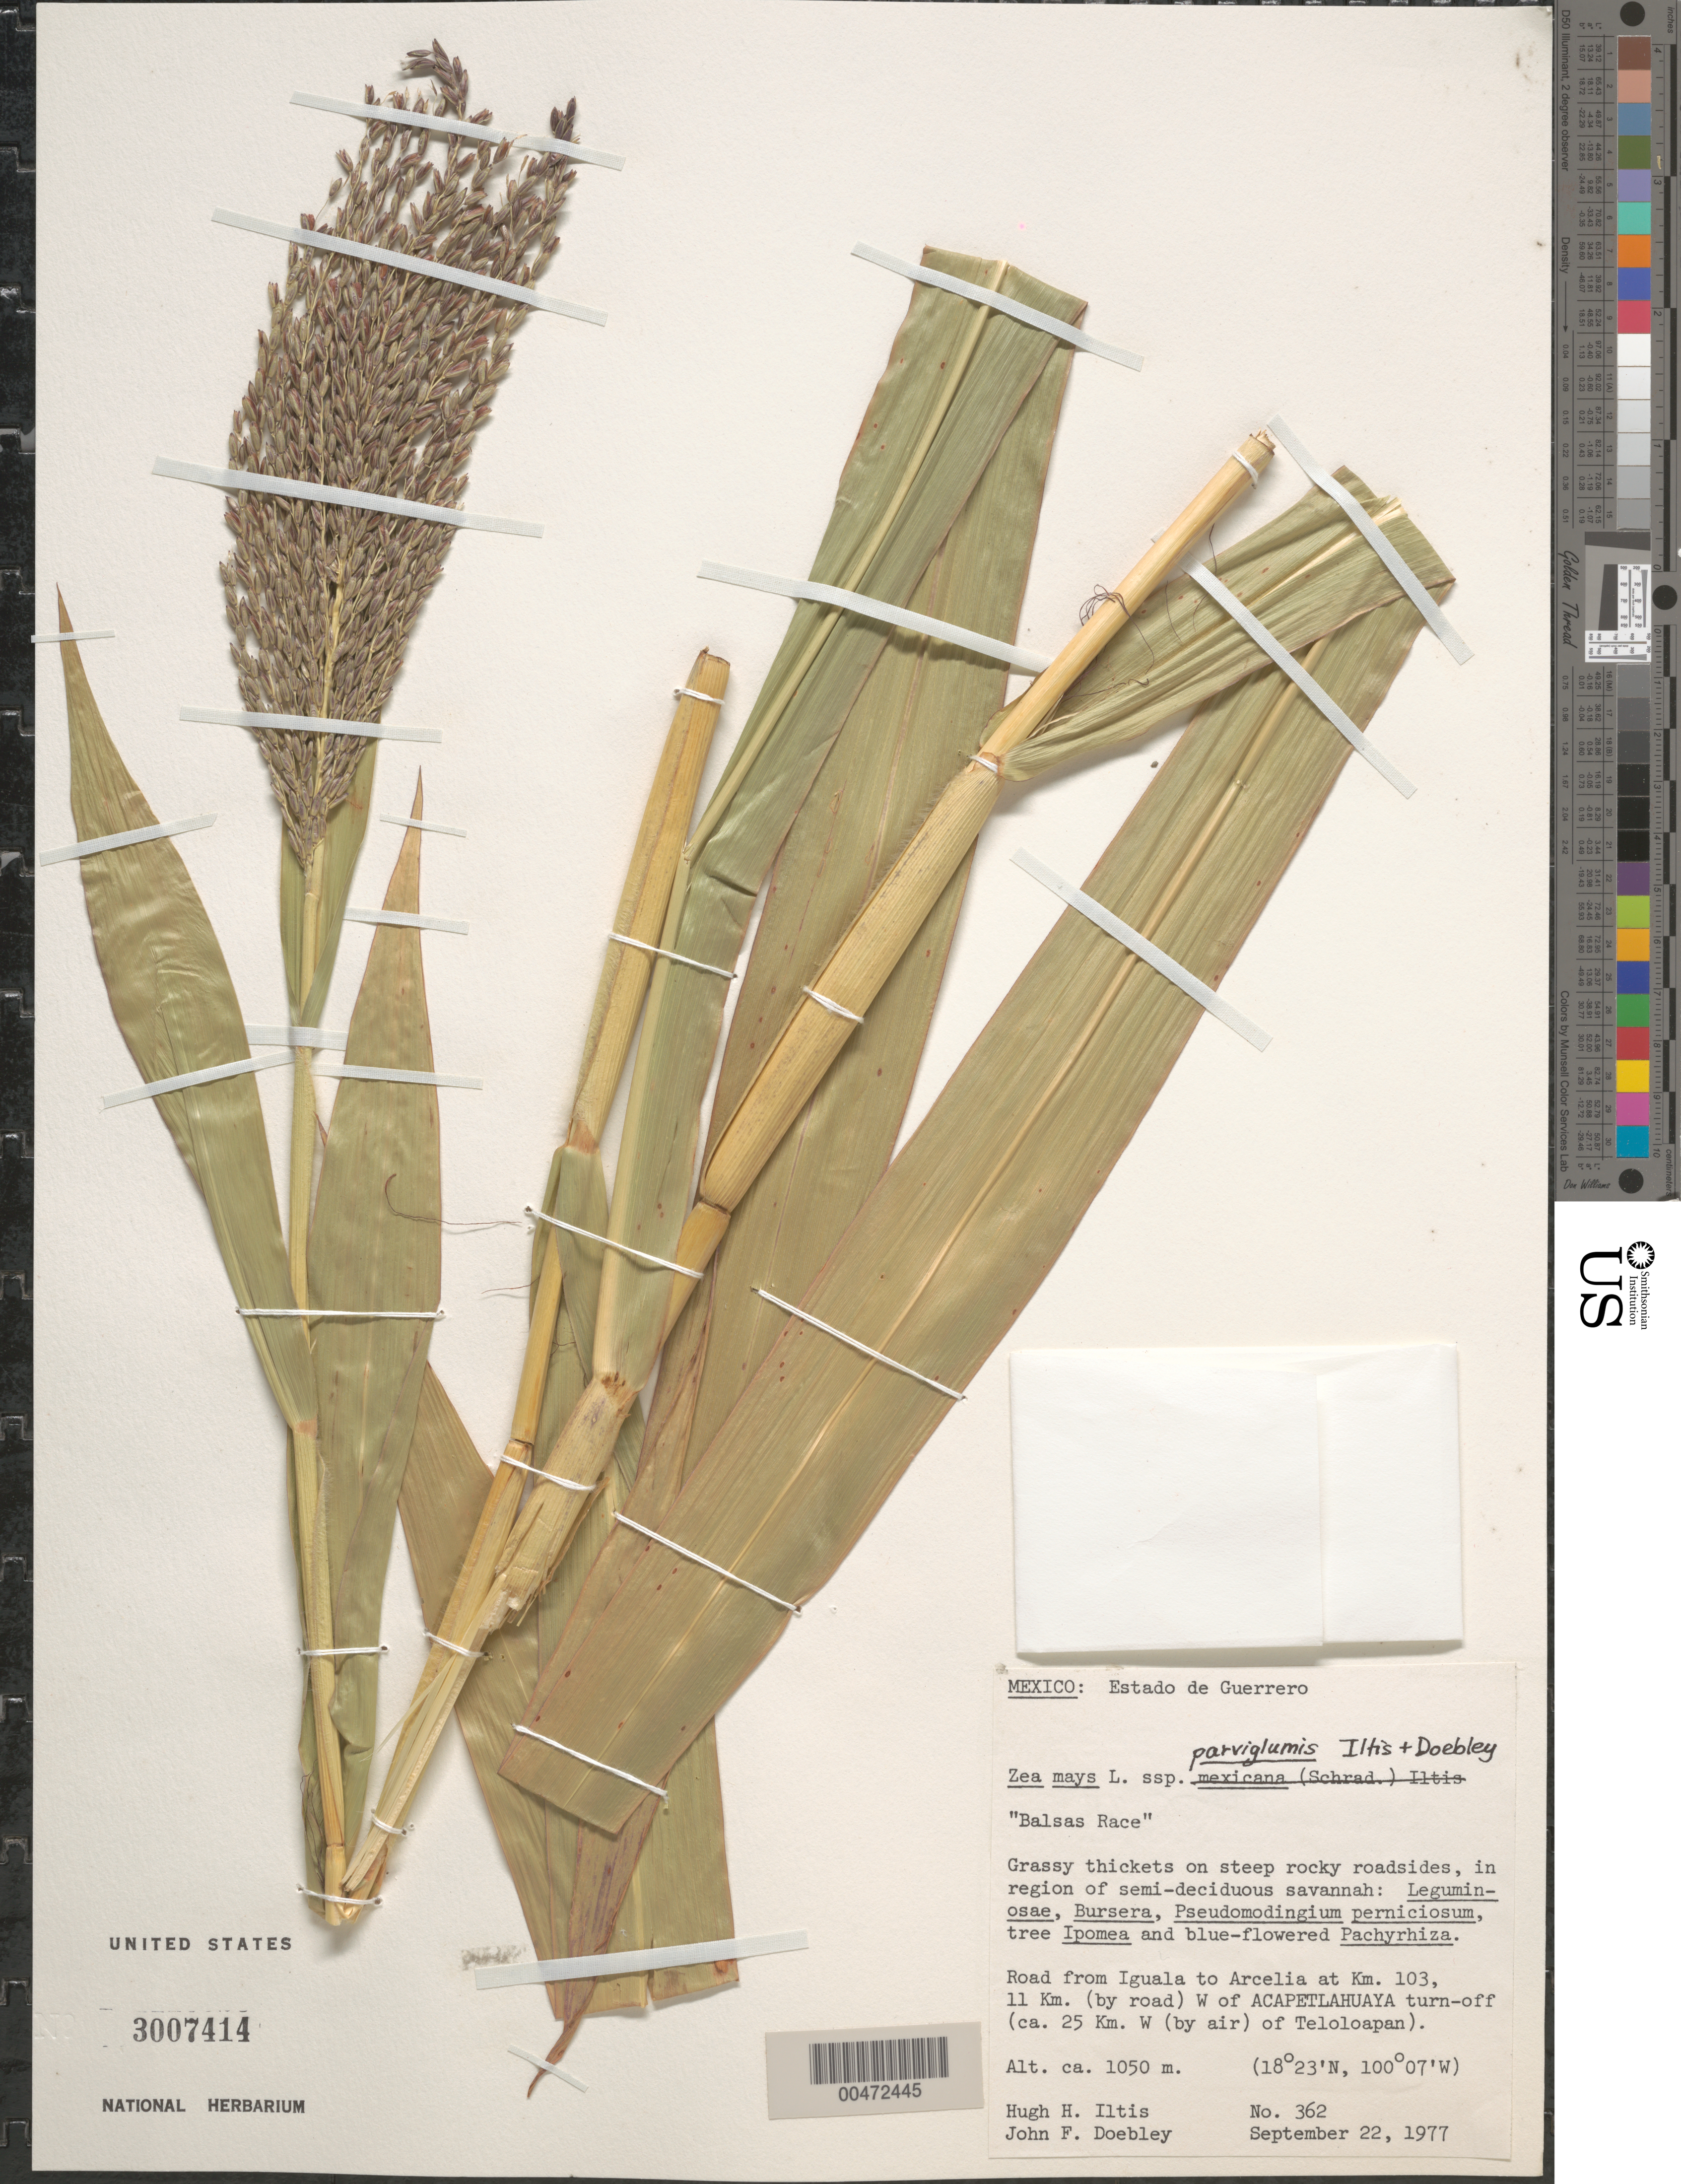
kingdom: Plantae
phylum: Tracheophyta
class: Liliopsida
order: Poales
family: Poaceae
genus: Zea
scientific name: Zea mays subsp. parviglumis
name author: Iltis & Doebley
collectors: H. H. Iltis & J. F. Doebley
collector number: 362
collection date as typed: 22 Sep 1977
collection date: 1977-09-22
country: Mexico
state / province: Guerrero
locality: Rd from Iguala to Arcelia at Km 103, 11 km (by rd) W of Acapetlahuaya turn-off (ca. 25 km W by air of Teloloapan)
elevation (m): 1050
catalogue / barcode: US 3007414